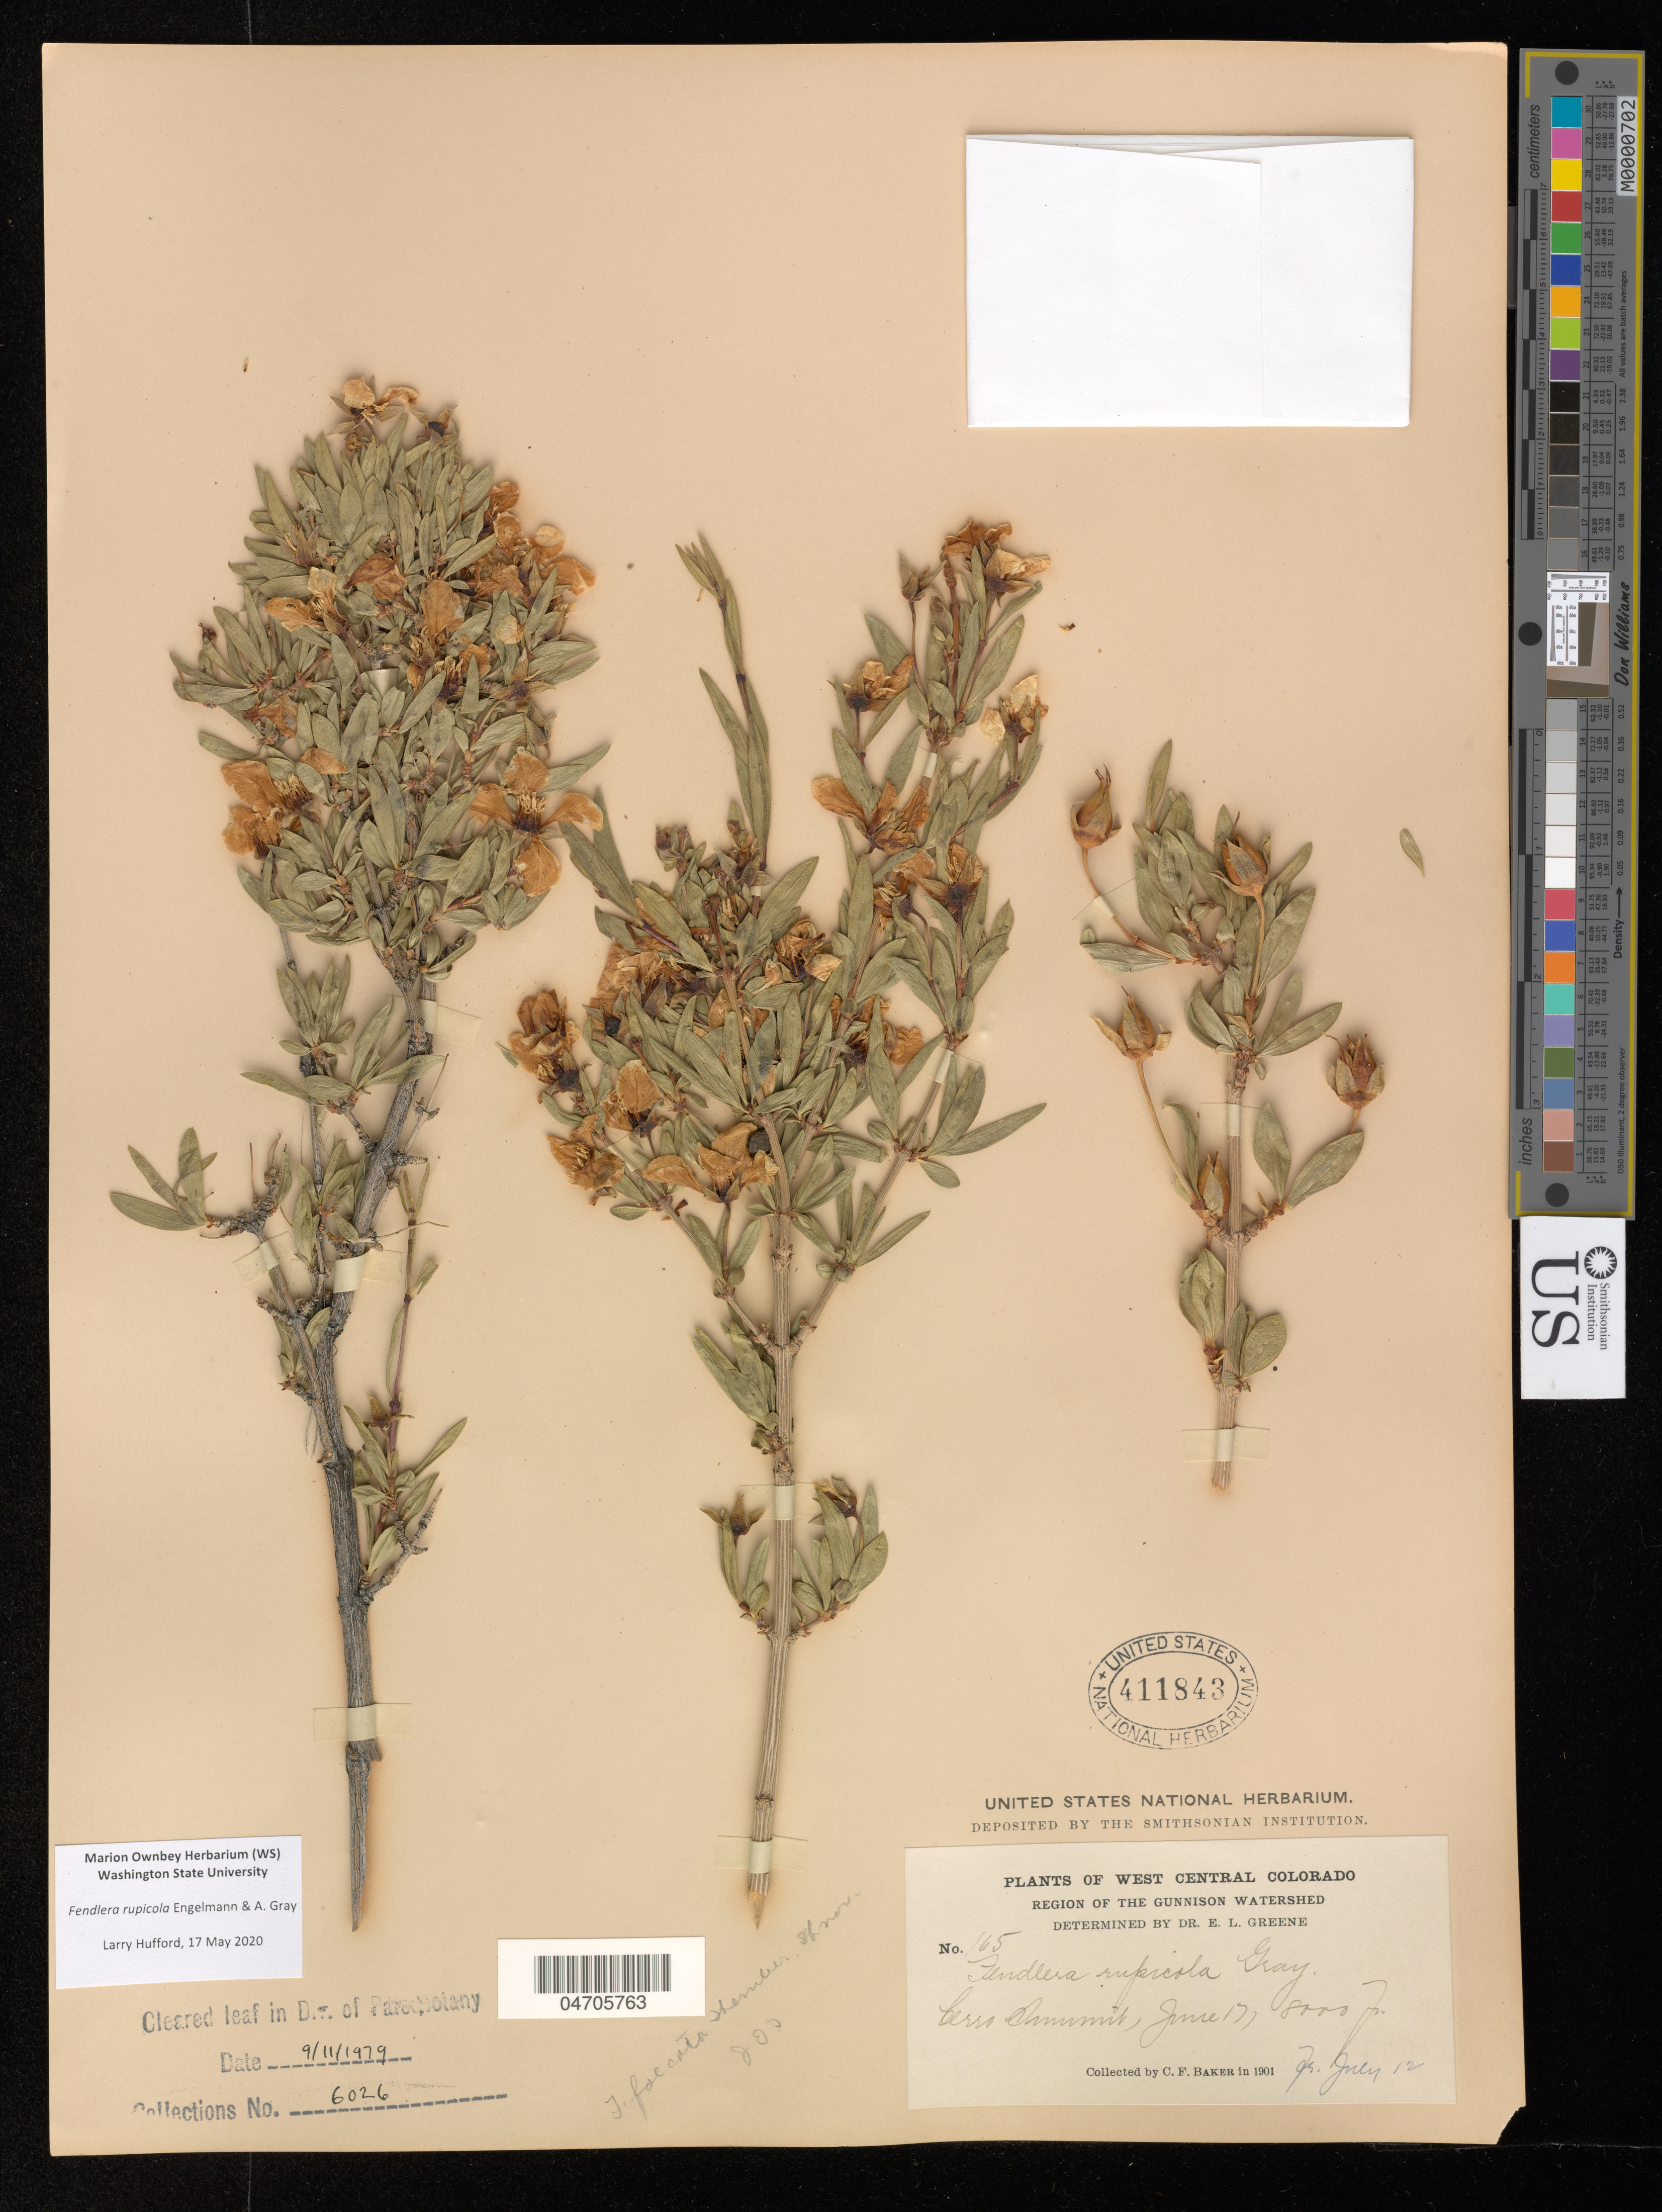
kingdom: Plantae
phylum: Tracheophyta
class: Magnoliopsida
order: Cornales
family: Hydrangeaceae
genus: Fendlera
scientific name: Fendlera rupicola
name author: Englem. & A. Gray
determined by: Hufford, L.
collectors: C. F. Baker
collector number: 165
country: United States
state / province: Colorado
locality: West Central Colorado. The Gunnison Watershed. Cerro Summit.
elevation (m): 2438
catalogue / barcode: US 411843